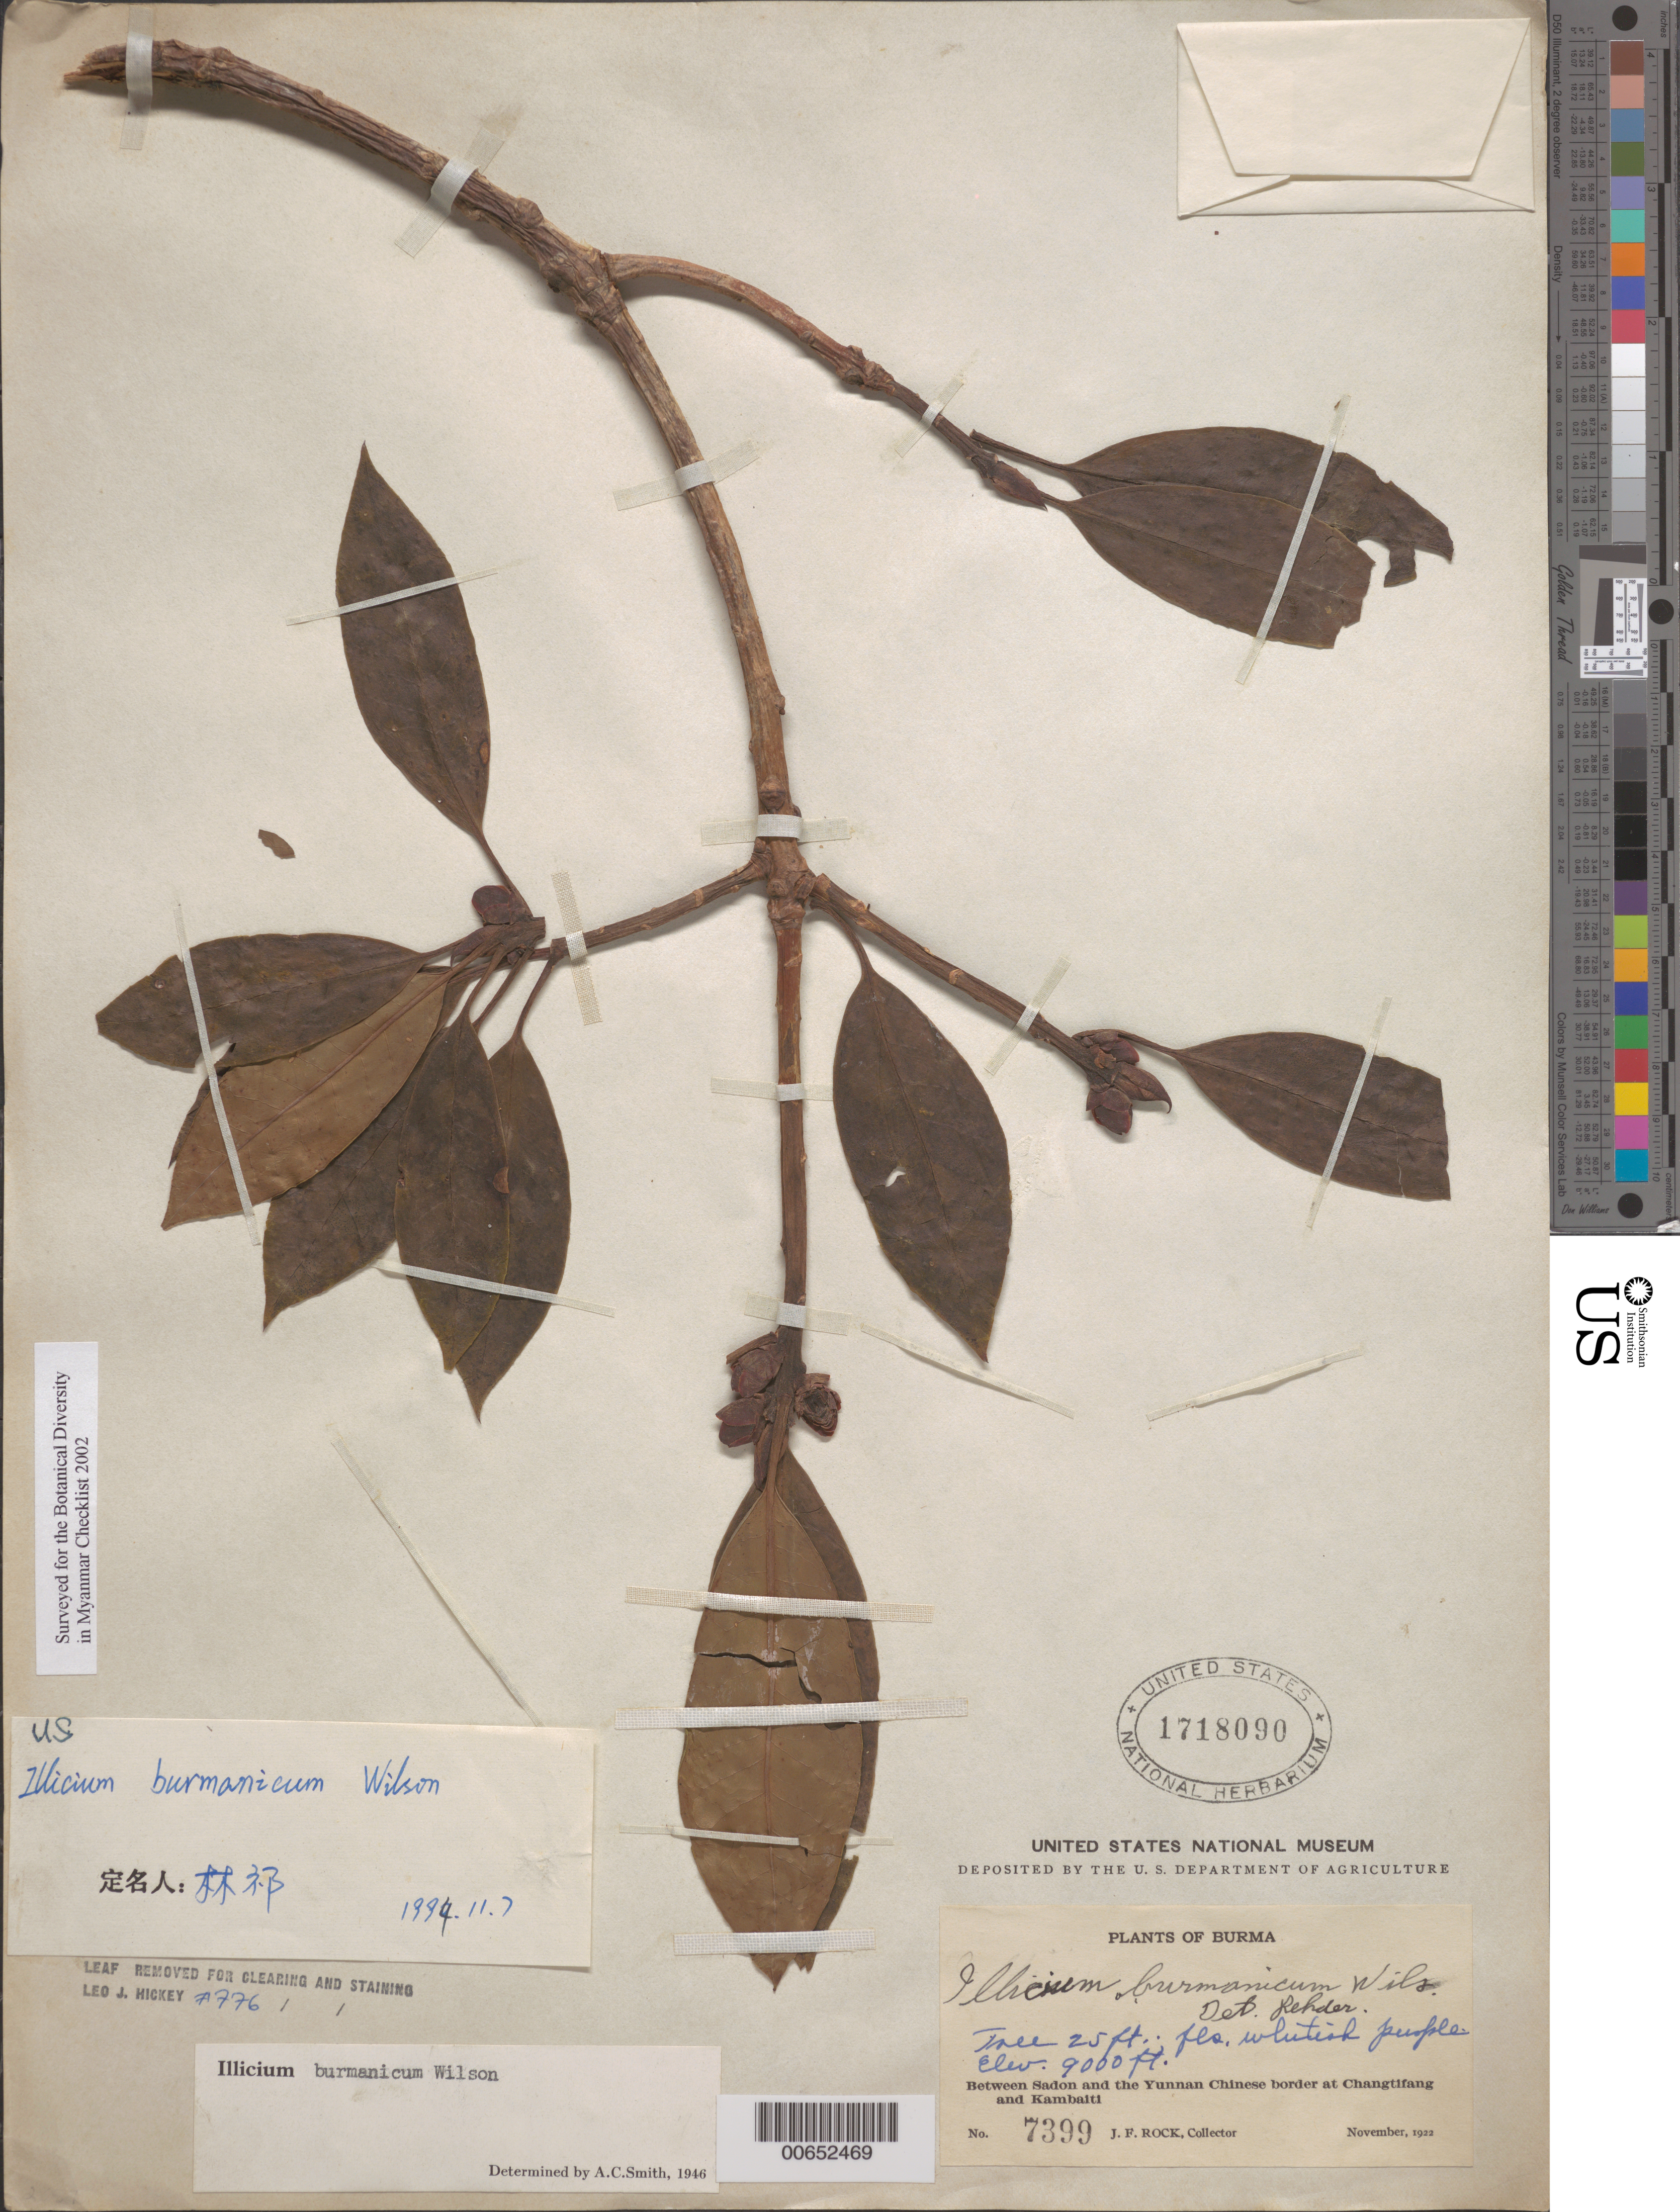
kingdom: Plantae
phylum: Tracheophyta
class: Magnoliopsida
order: Austrobaileyales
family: Schisandraceae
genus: Illicium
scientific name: Illicium burmanicum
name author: E.H. Wilson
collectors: J. F. Rock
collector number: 7399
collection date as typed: Nov 1922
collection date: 1922-11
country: Myanmar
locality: Between Sadon and the Yunnan Chinese border at Changtifang and Kambalti.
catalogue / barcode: US 1718090